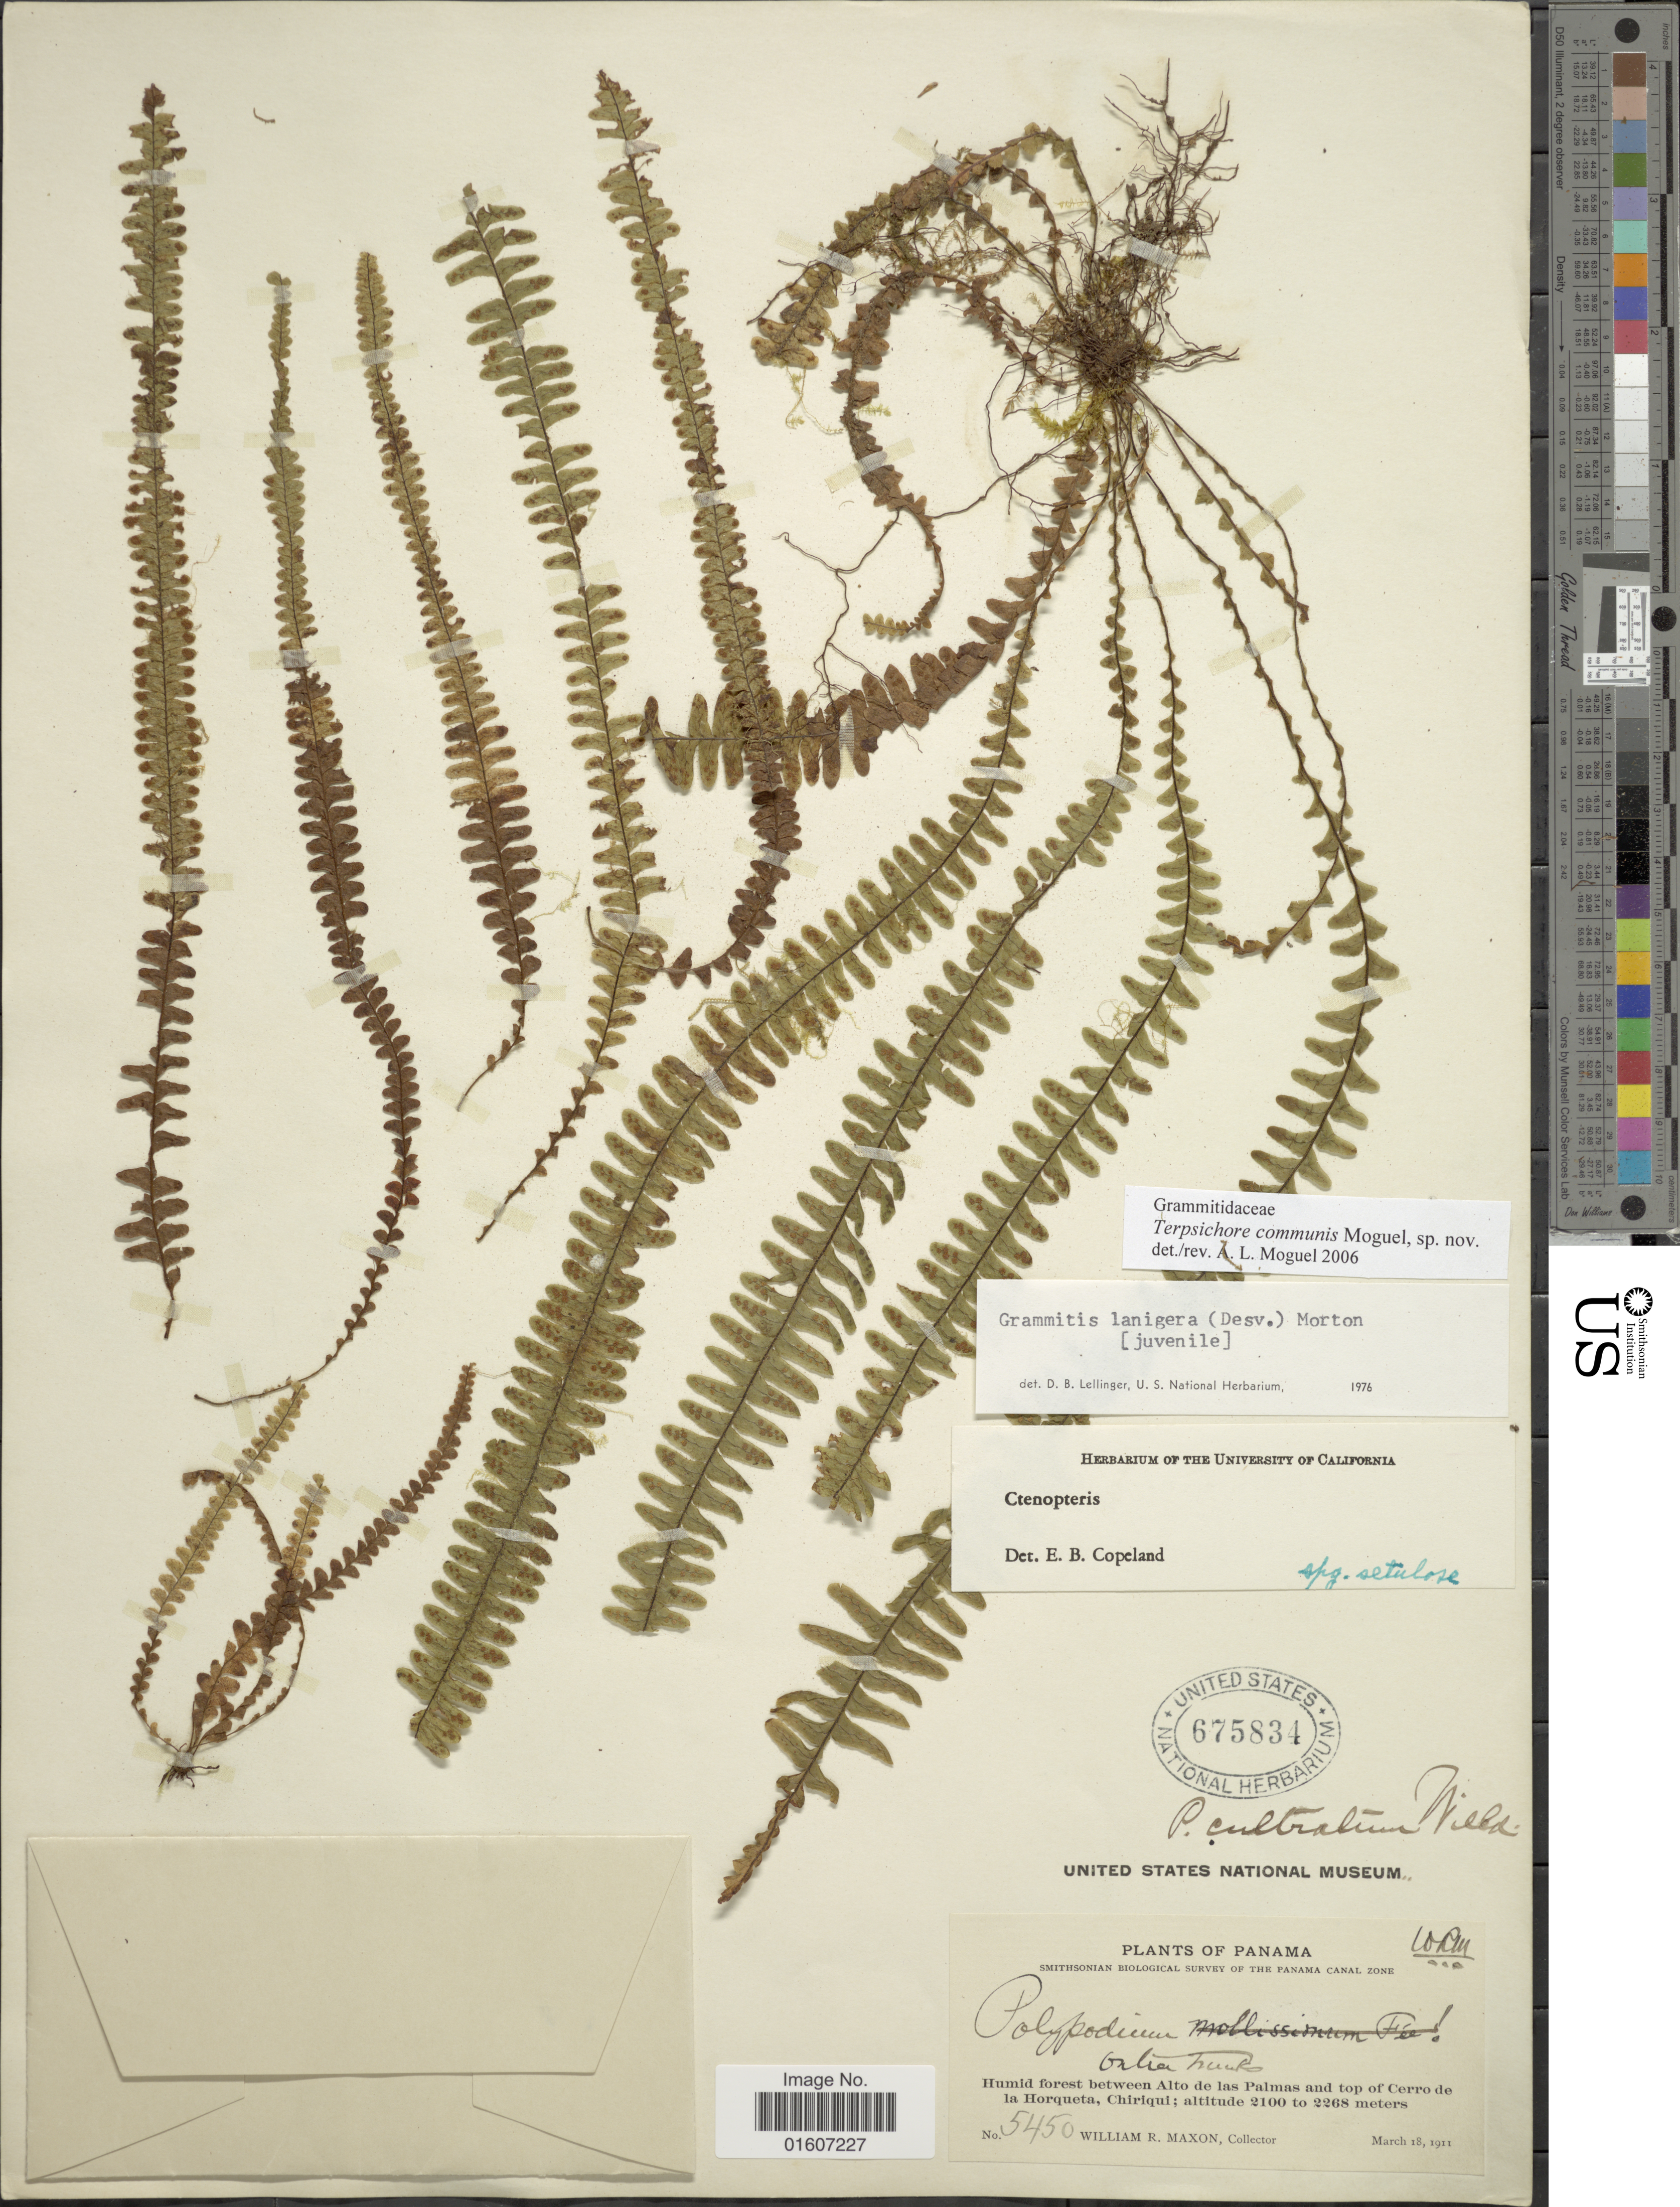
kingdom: Plantae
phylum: Tracheophyta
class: Polypodiopsida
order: Polypodiales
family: Polypodiaceae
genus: Terpsichore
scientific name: Terpsichore communis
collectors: W. R. Maxon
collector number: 5450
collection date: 1911-03-18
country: Panama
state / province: Chiriqui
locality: Humid forest between Alto de las Palmas and top of Cerro de la Horqueta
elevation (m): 2100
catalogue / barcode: US 675834